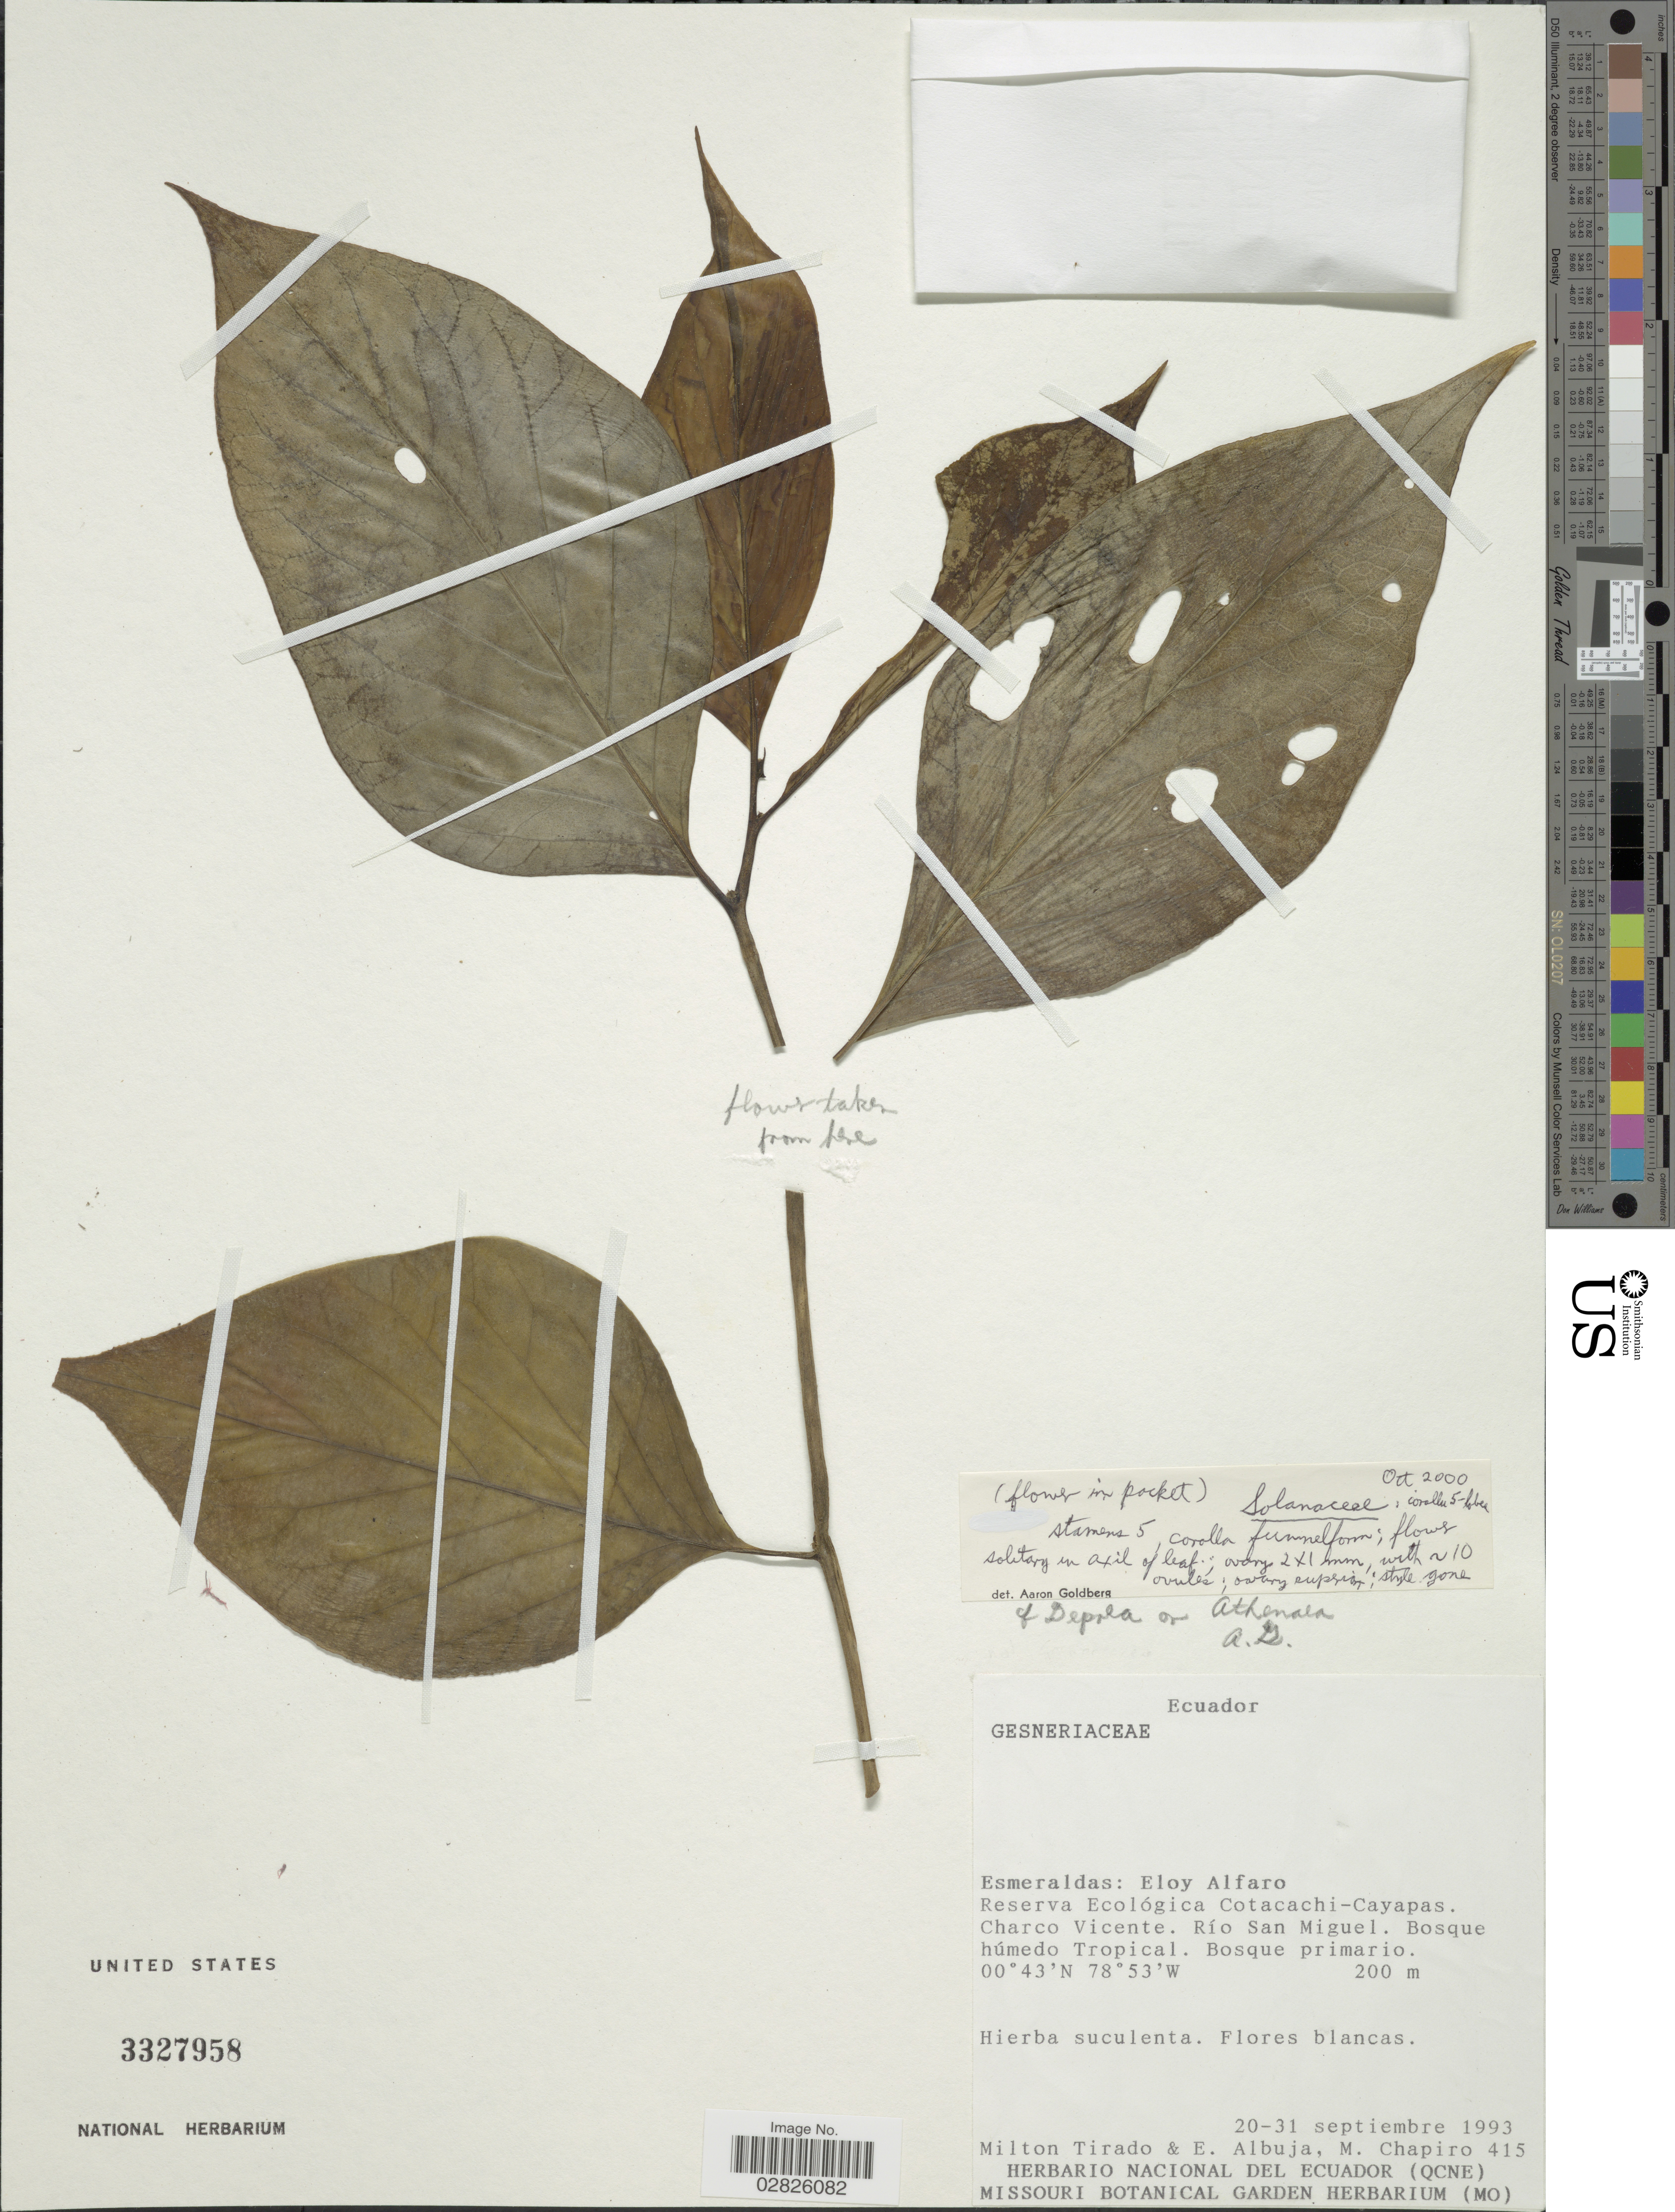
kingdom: Plantae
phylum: Tracheophyta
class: Magnoliopsida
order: Solanales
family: Solanaceae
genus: Deprea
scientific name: Deprea sp.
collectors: M. Tirado, E. Albuja & M. Chapiro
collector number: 415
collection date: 1993-09-20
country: Ecuador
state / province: Esmeraldas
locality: Eloy Alfaro. Reserva Ecológica Cotacaci-Cayapas. Charco Vicente. Río San Miguel.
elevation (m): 200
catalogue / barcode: US 3327958